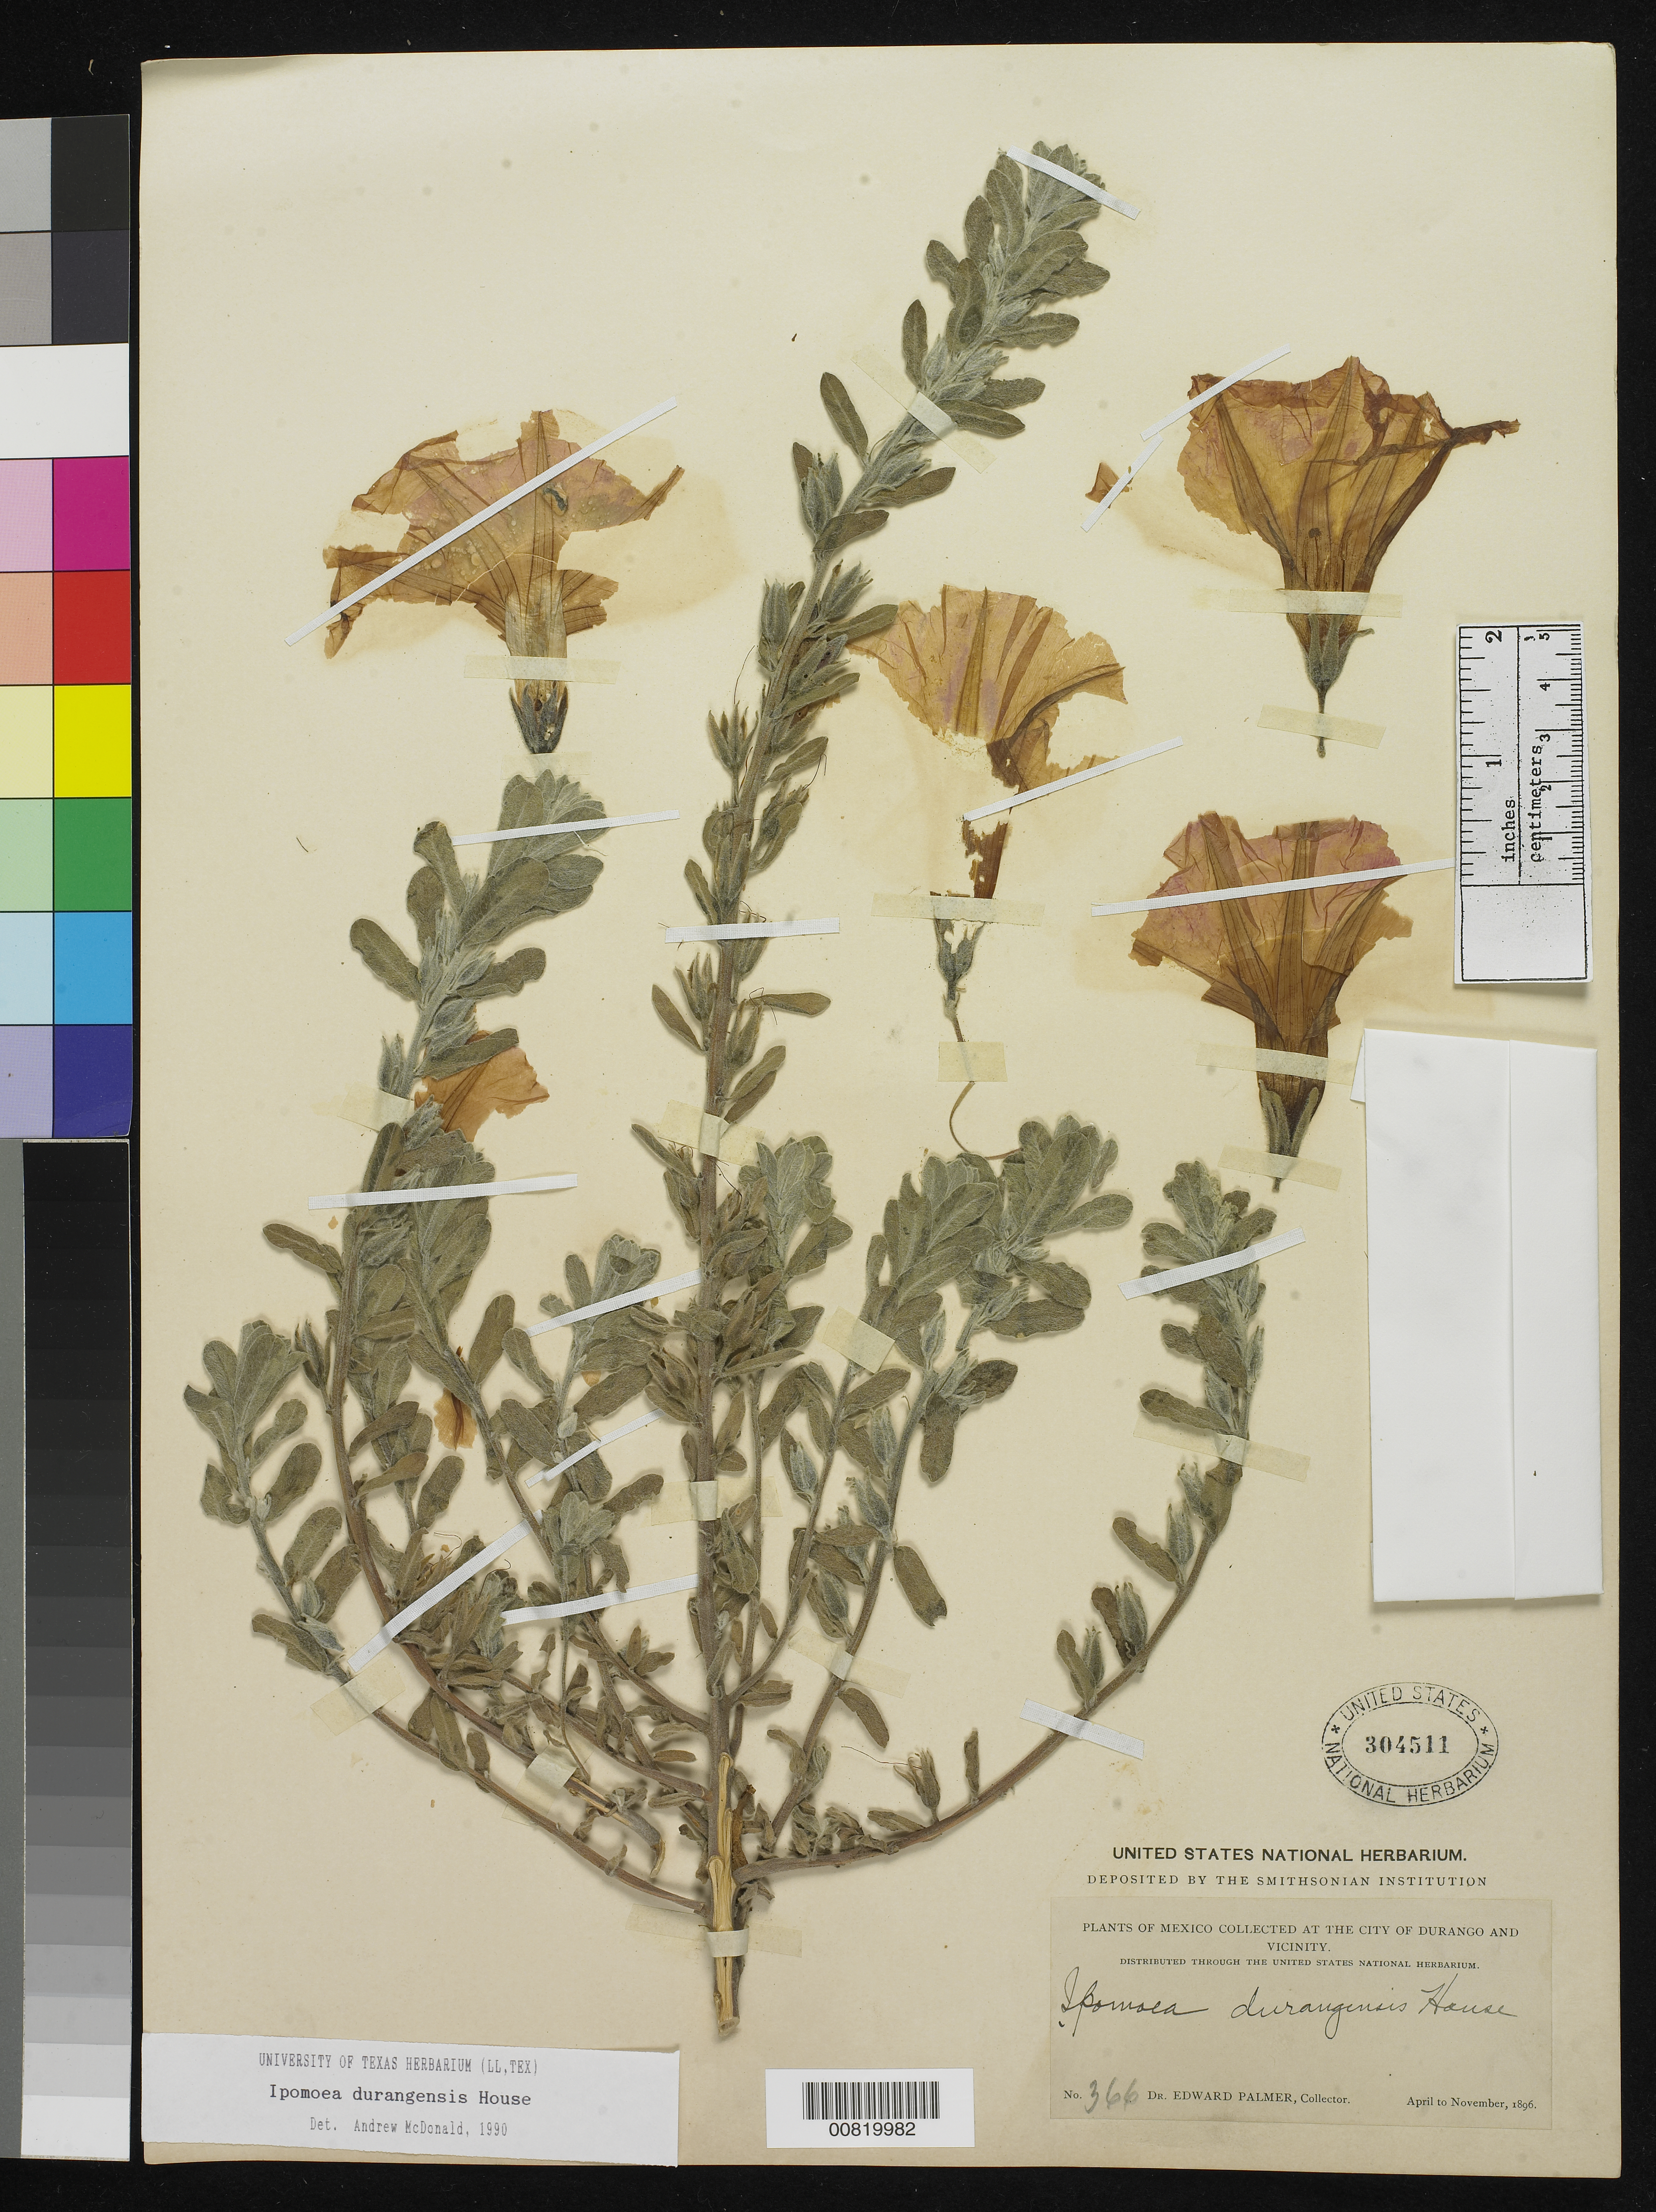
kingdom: Plantae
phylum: Tracheophyta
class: Magnoliopsida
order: Solanales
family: Convolvulaceae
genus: Ipomoea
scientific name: Ipomoea durangensis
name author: House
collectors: E. Palmer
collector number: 366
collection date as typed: Apr 1896 to -- Nov 1896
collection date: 1896-04/1896-11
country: Mexico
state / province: Durango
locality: City of Durango and vicinity.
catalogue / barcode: US 304511